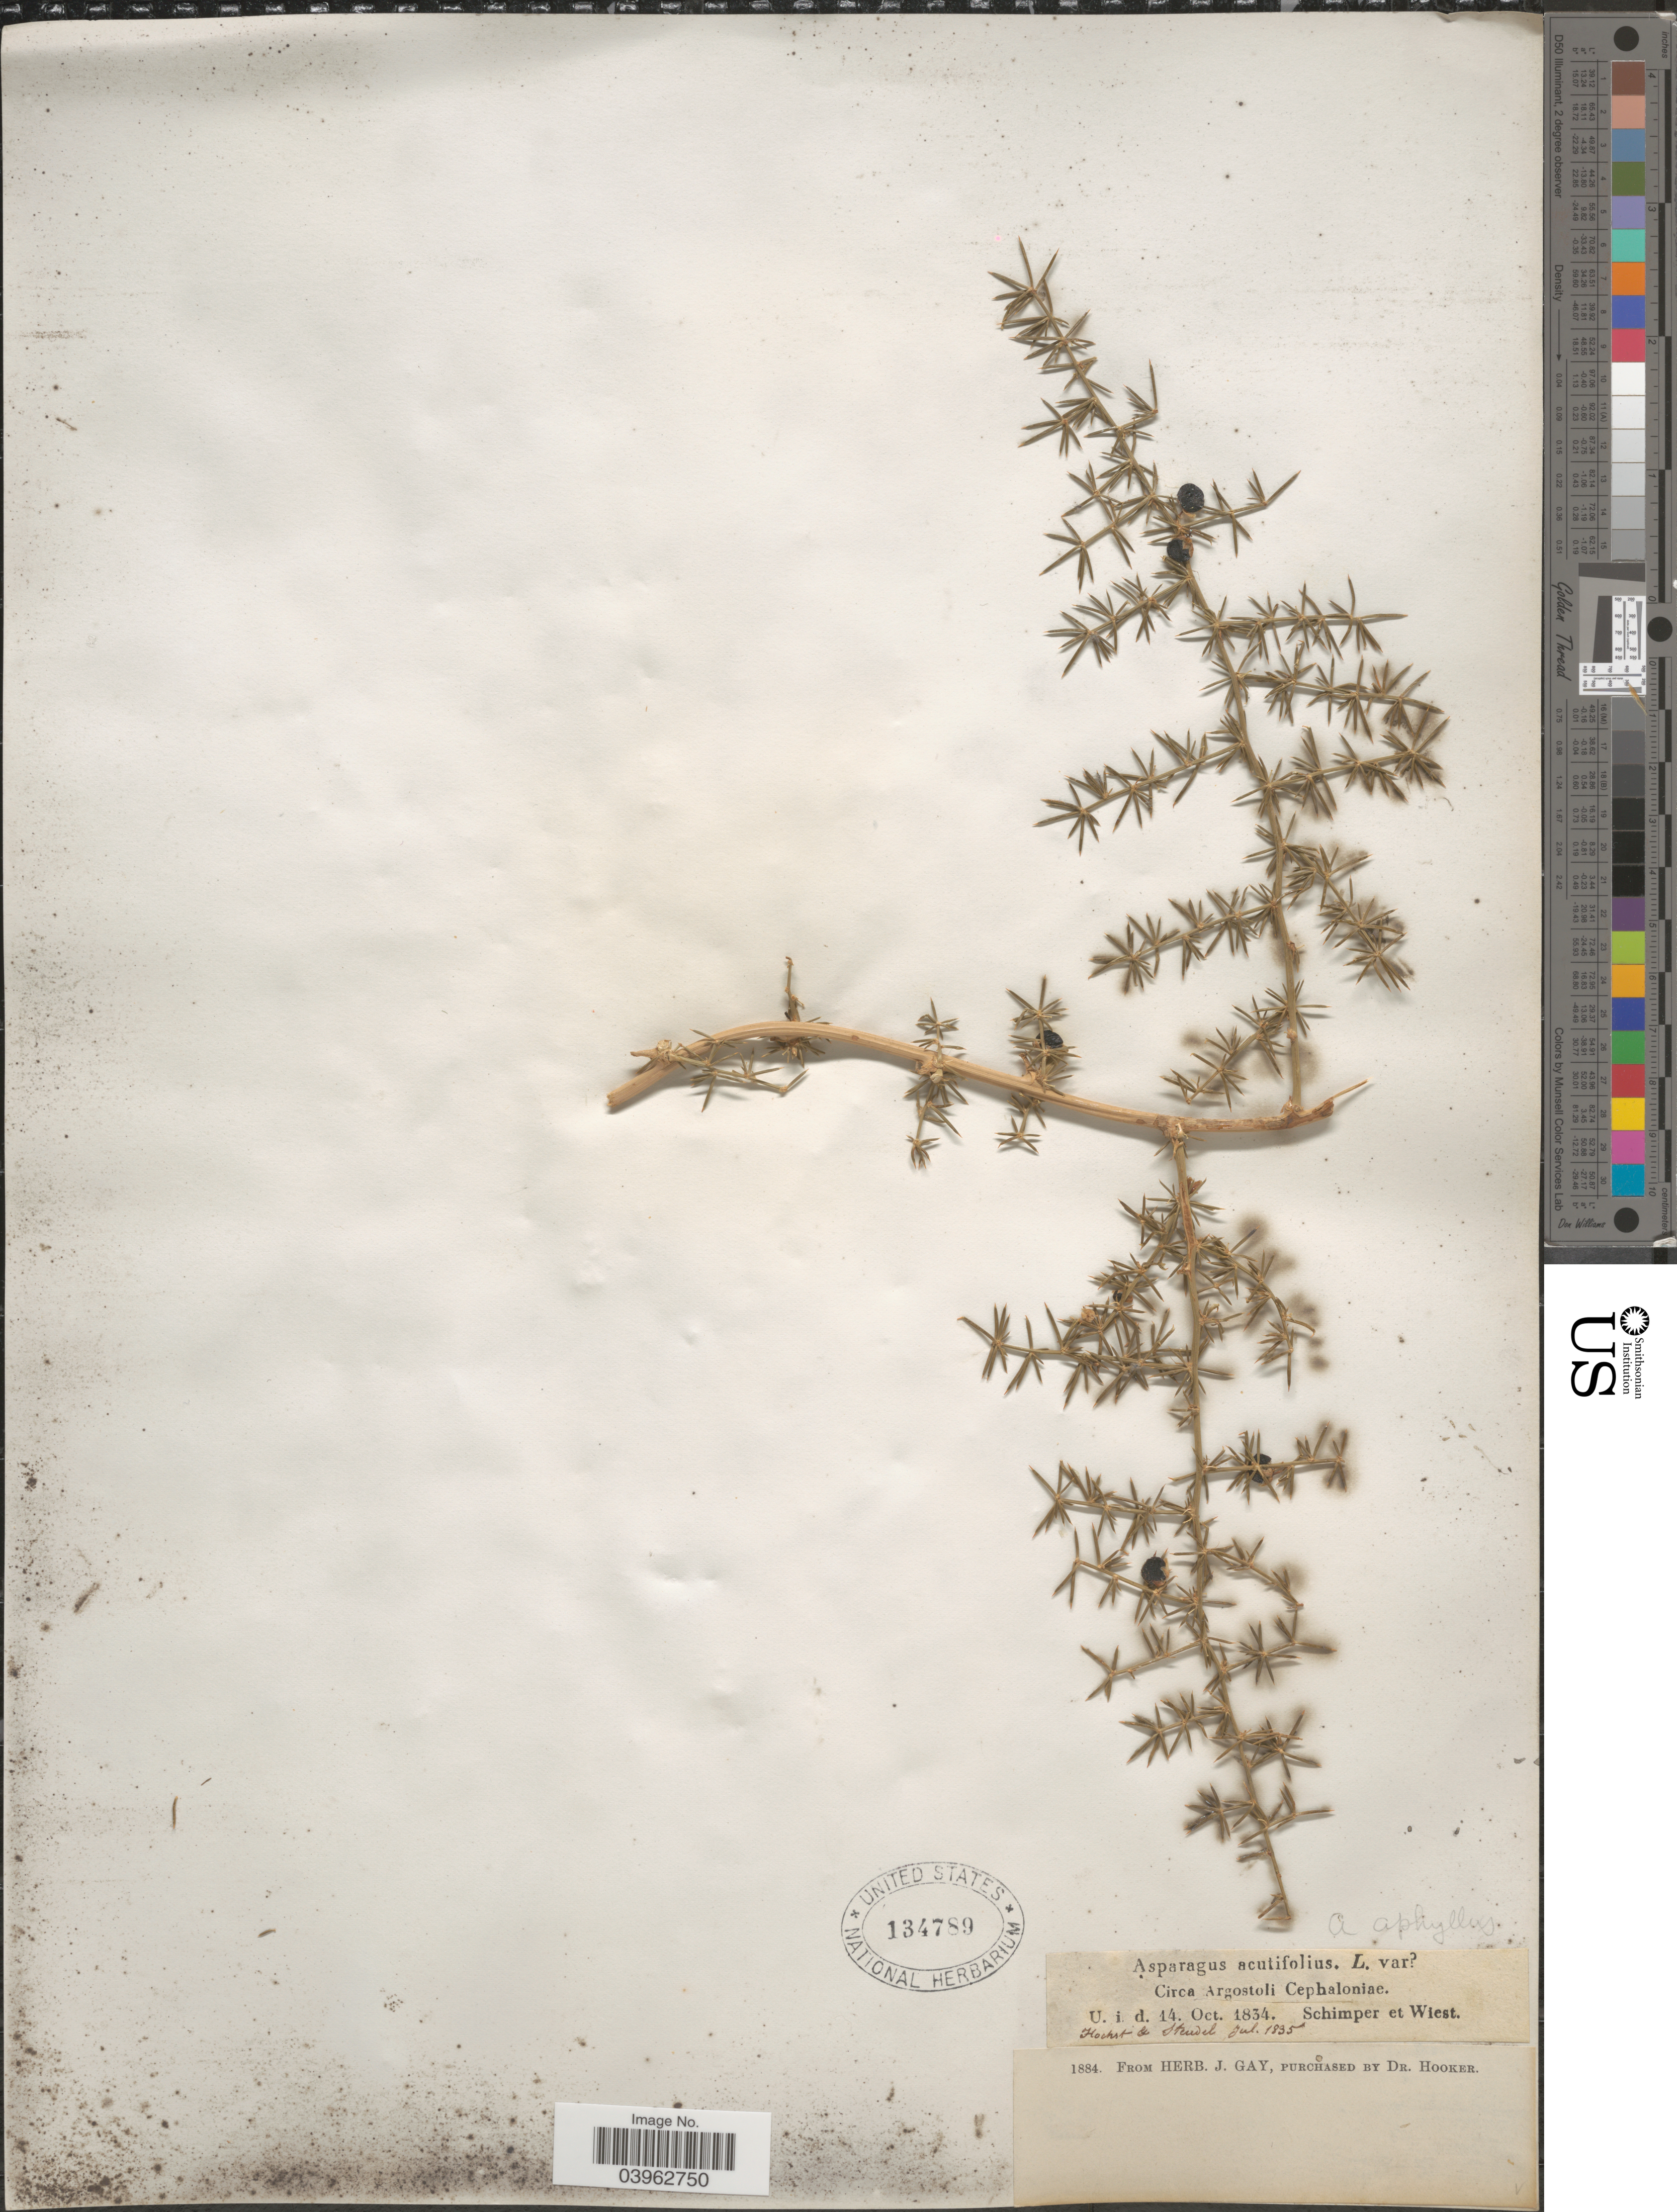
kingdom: Plantae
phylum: Tracheophyta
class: Liliopsida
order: Asparagales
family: Asparagaceae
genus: Asparagus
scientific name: Asparagus aphyllus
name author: L.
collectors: -. Schimper & -. Wiest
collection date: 1834-10-14/1835-07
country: Greece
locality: Circa Argostoli Cephaloniae.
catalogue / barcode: US 134789